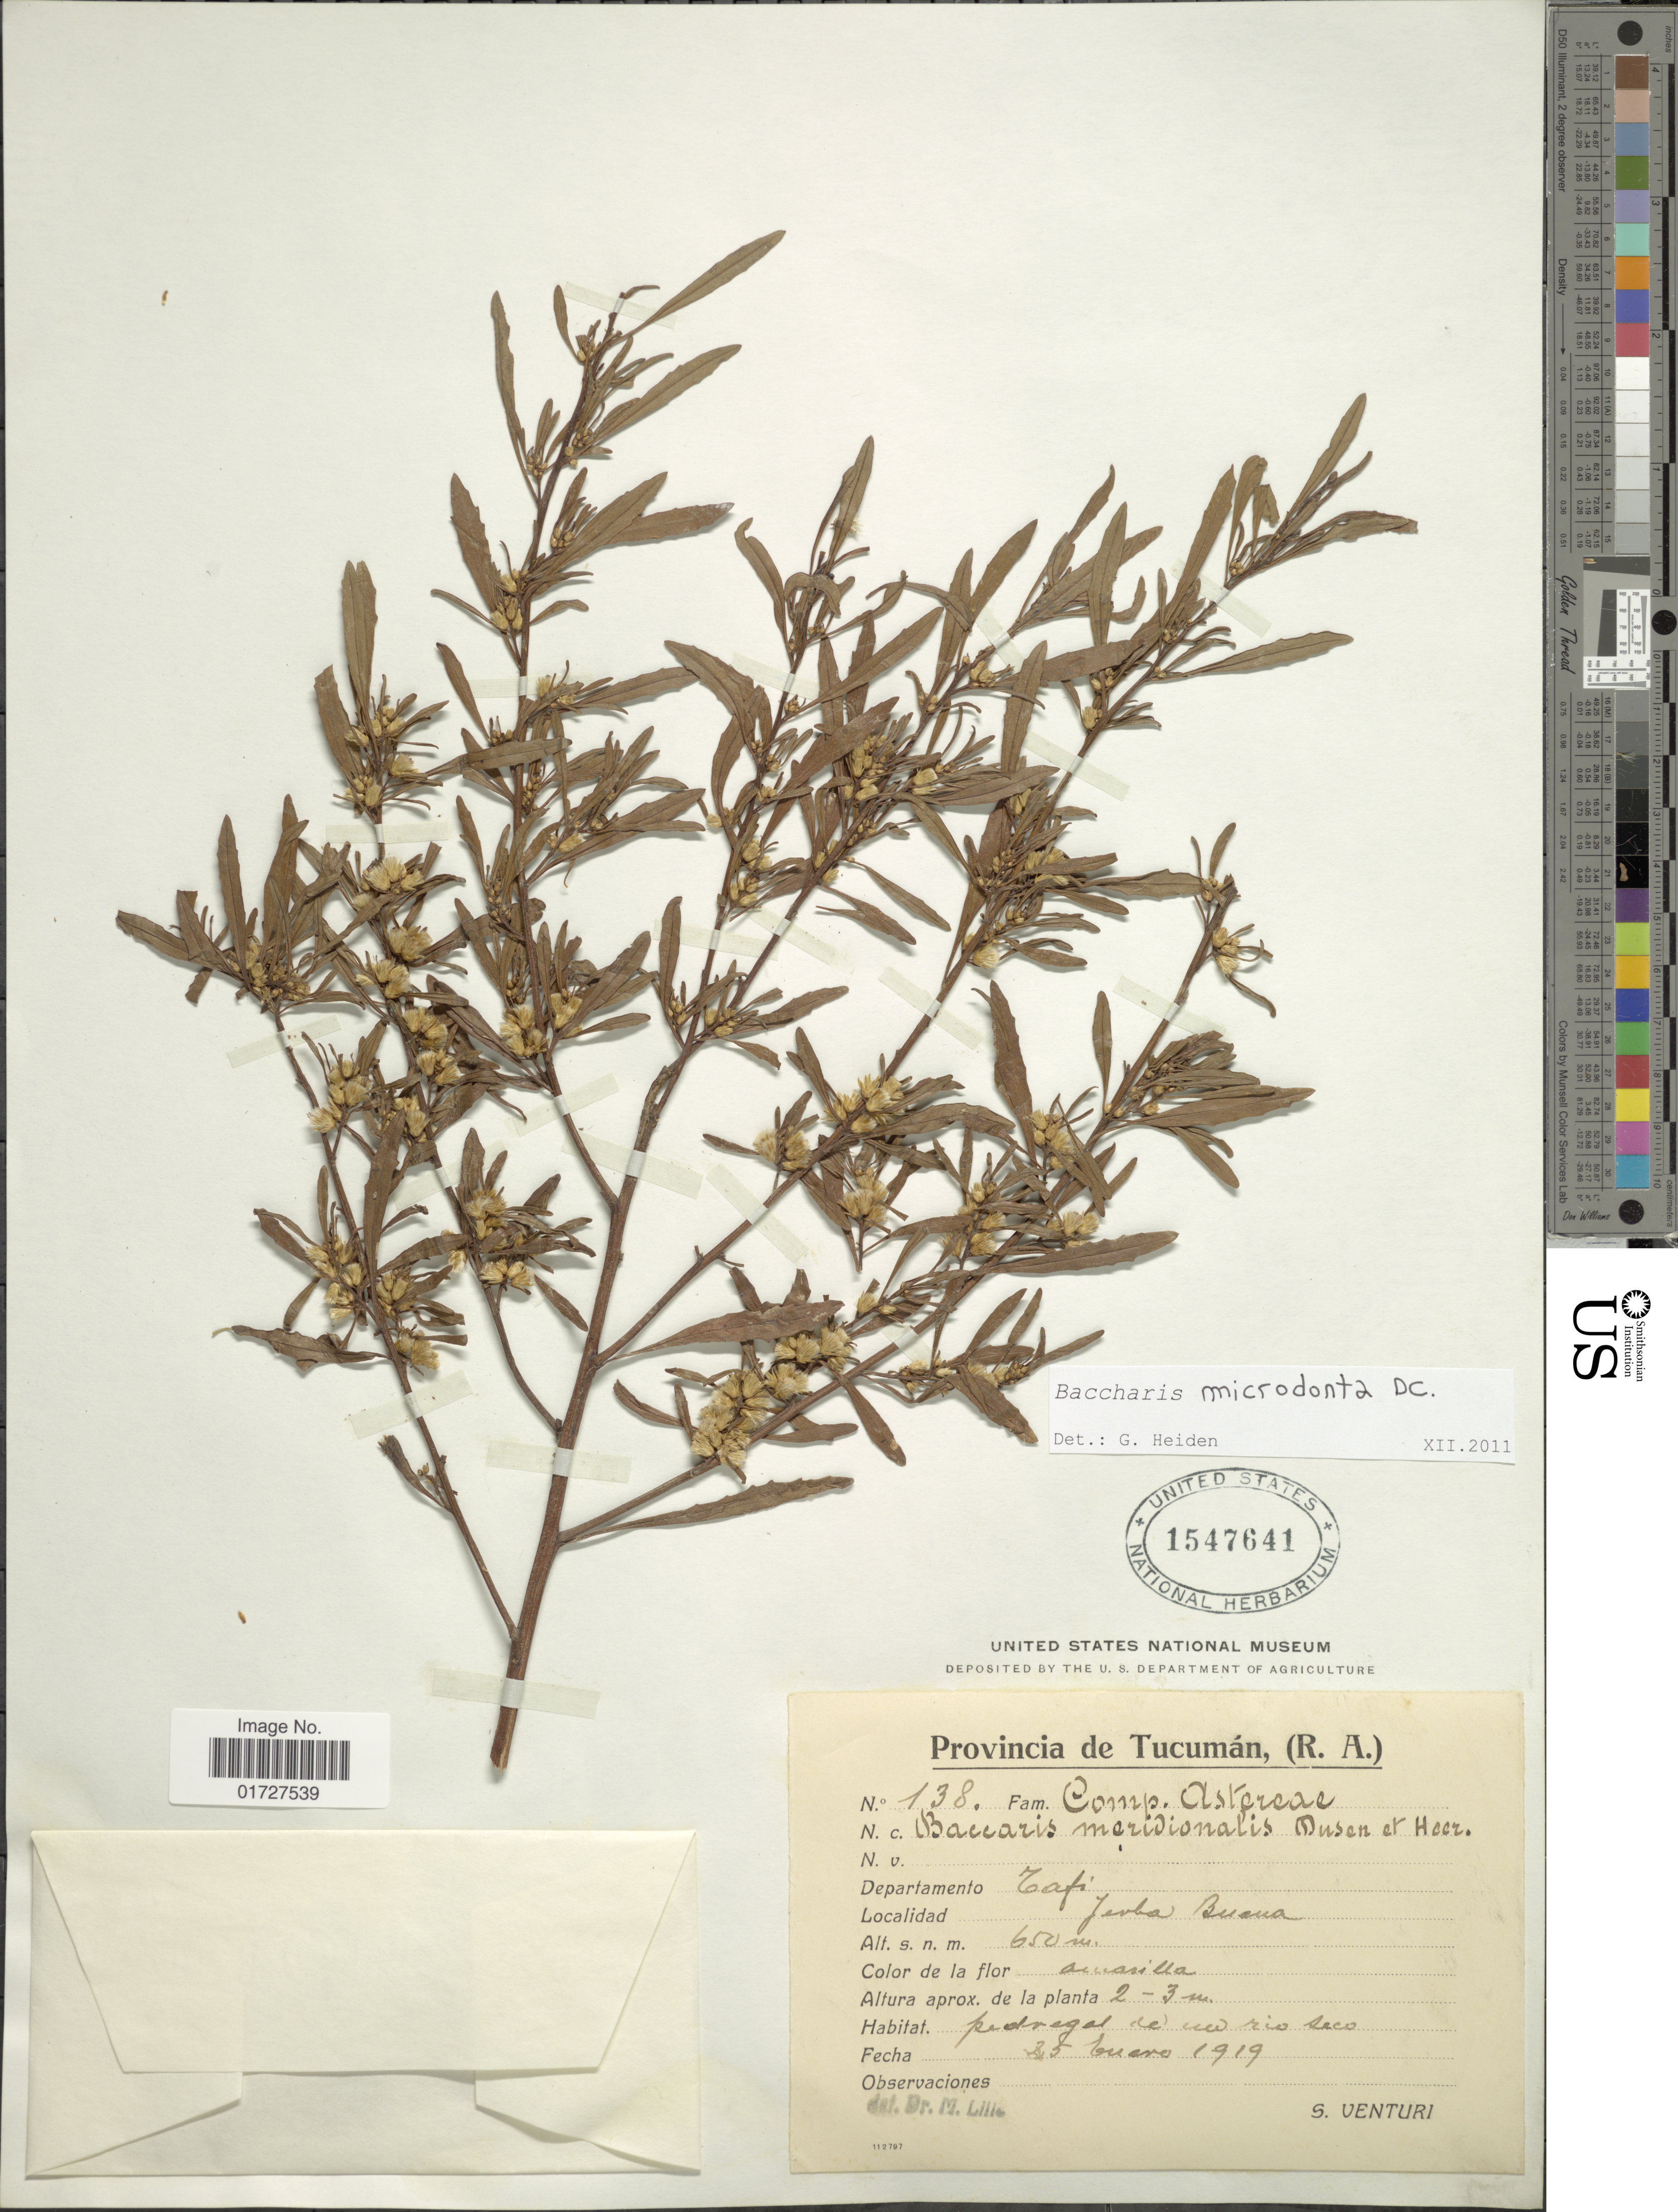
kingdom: Plantae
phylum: Tracheophyta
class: Magnoliopsida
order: Asterales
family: Asteraceae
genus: Baccharis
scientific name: Baccharis microdonta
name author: DC.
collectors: S. Venturi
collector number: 138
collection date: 1919-01-25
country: Argentina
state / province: Tucuman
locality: Departamento Tafi, Yerba Buena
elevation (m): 650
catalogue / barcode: US 1547641